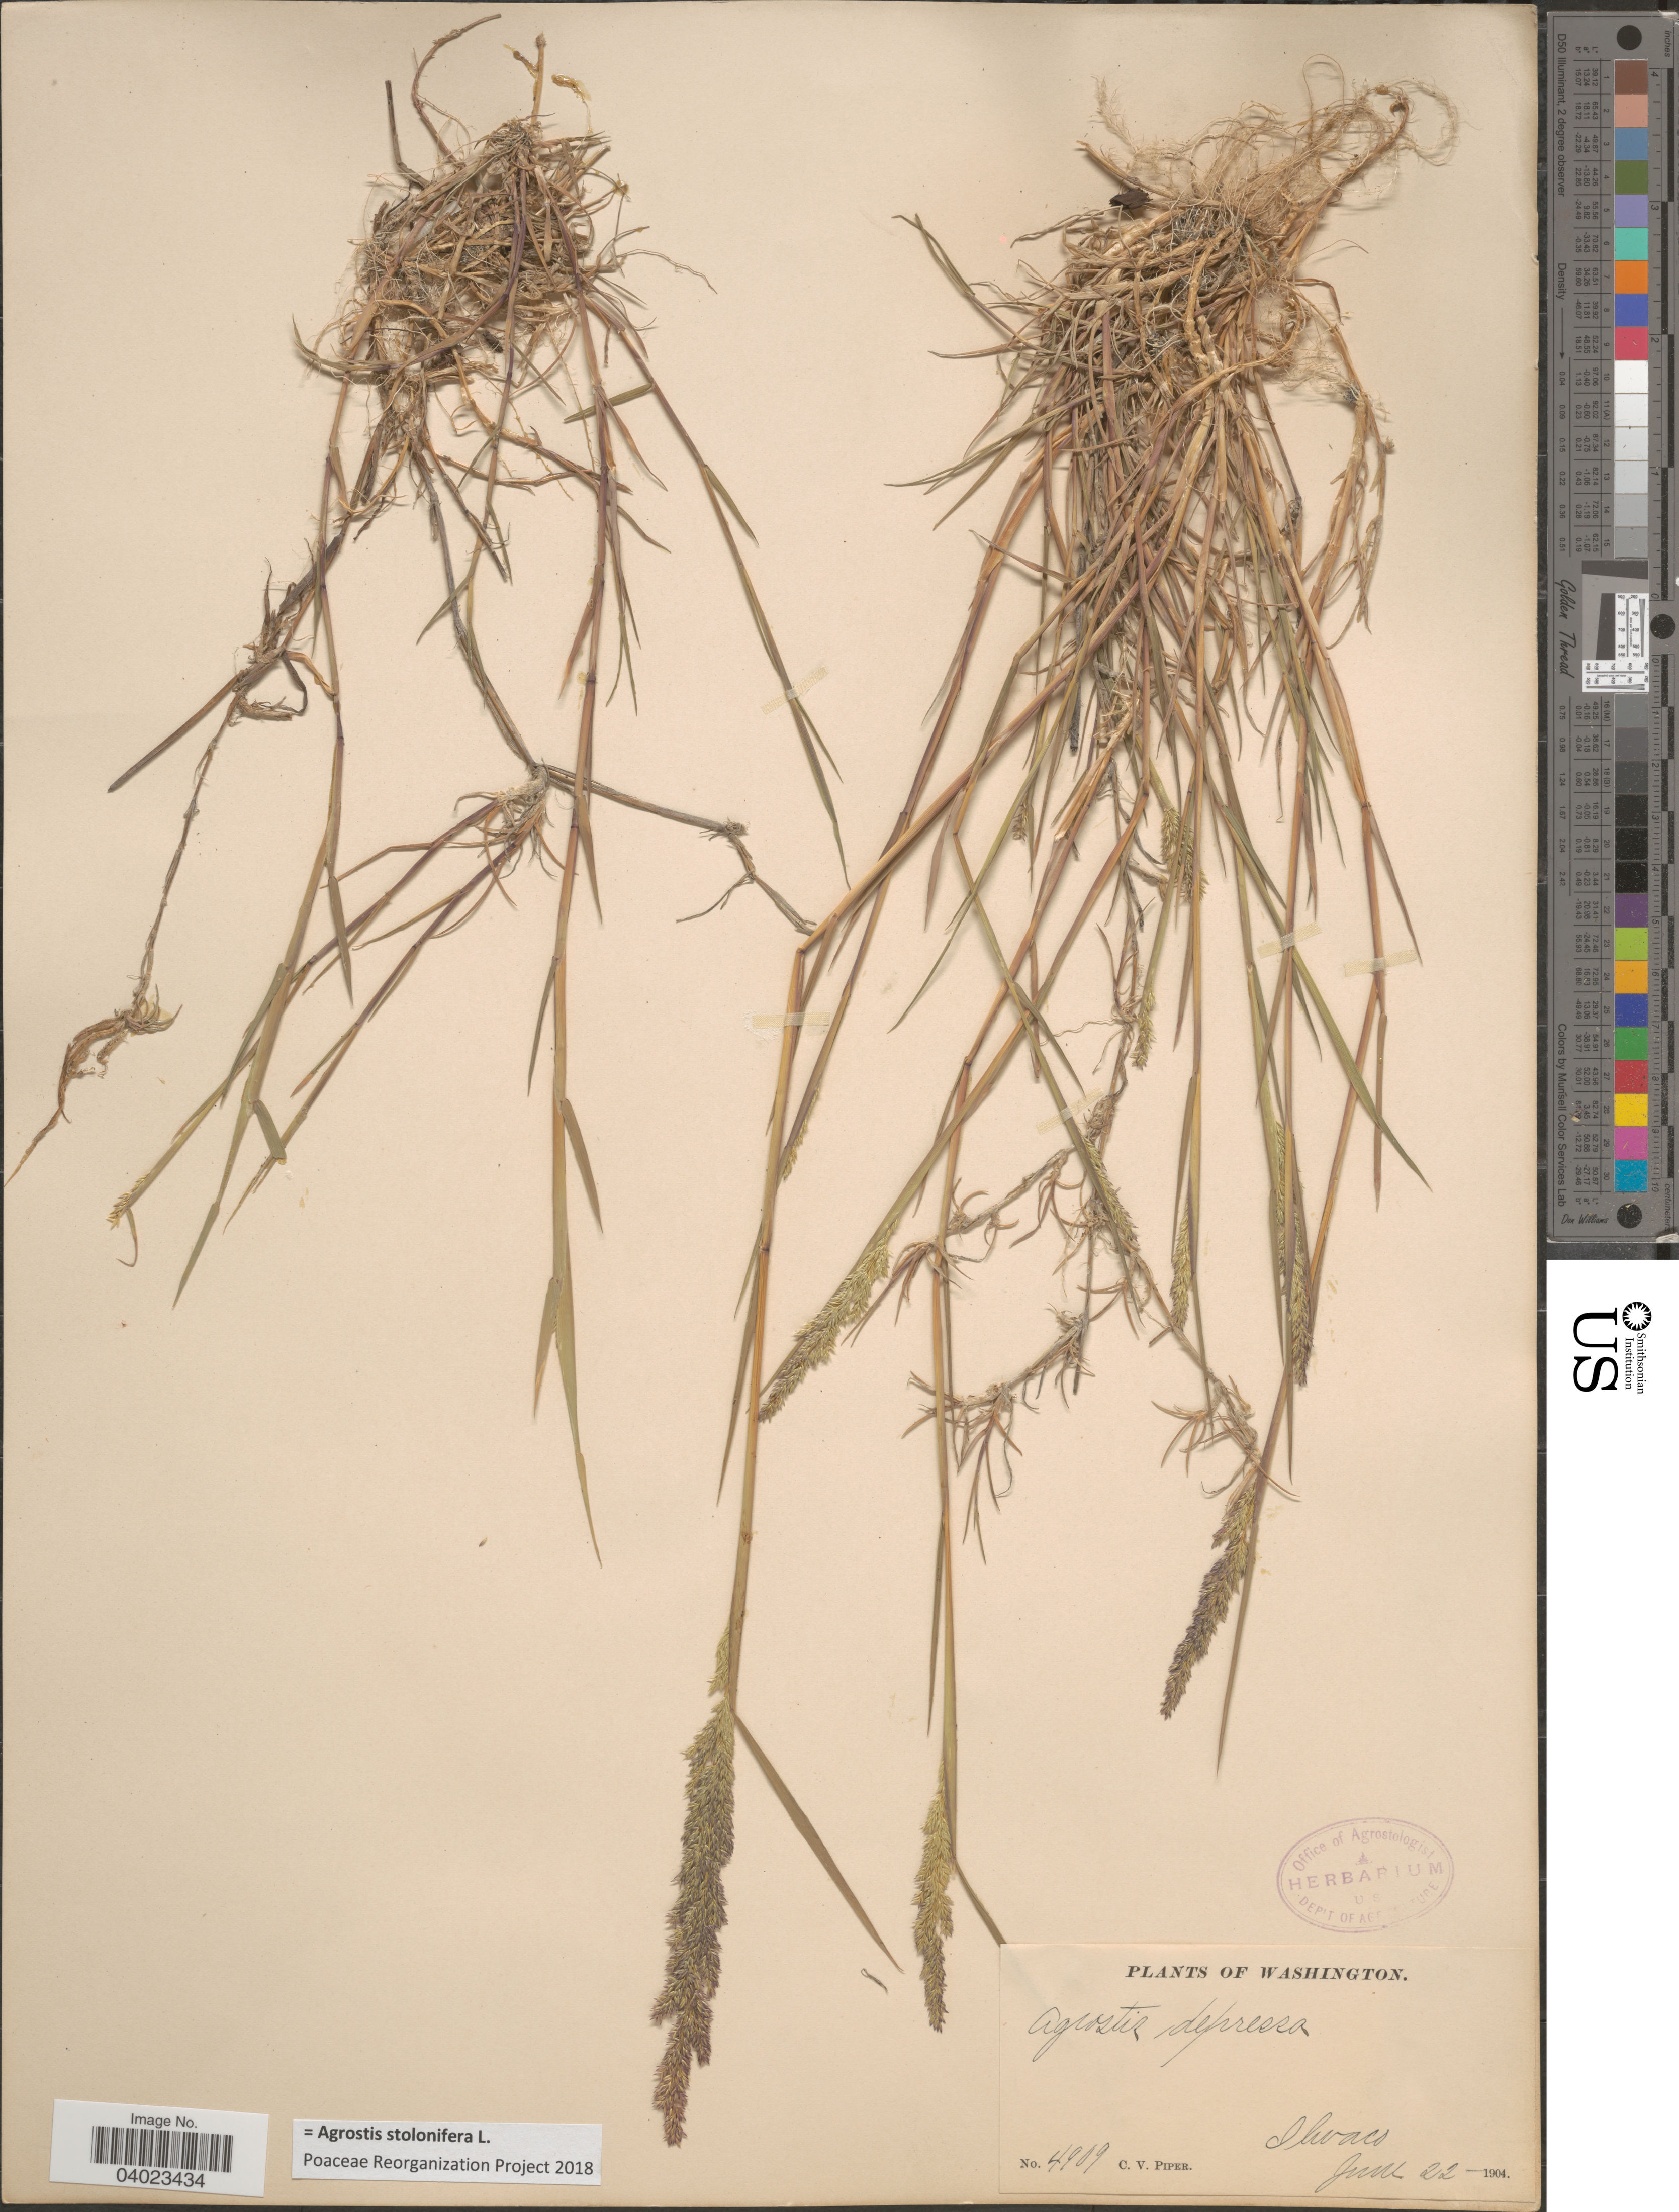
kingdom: Plantae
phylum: Tracheophyta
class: Liliopsida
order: Poales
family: Poaceae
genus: Agrostis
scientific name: Agrostis stolonifera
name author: L.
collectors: C. V. Piper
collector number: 4909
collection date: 1904-06-22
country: United States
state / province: Washington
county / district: Pacific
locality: Ilwaco.